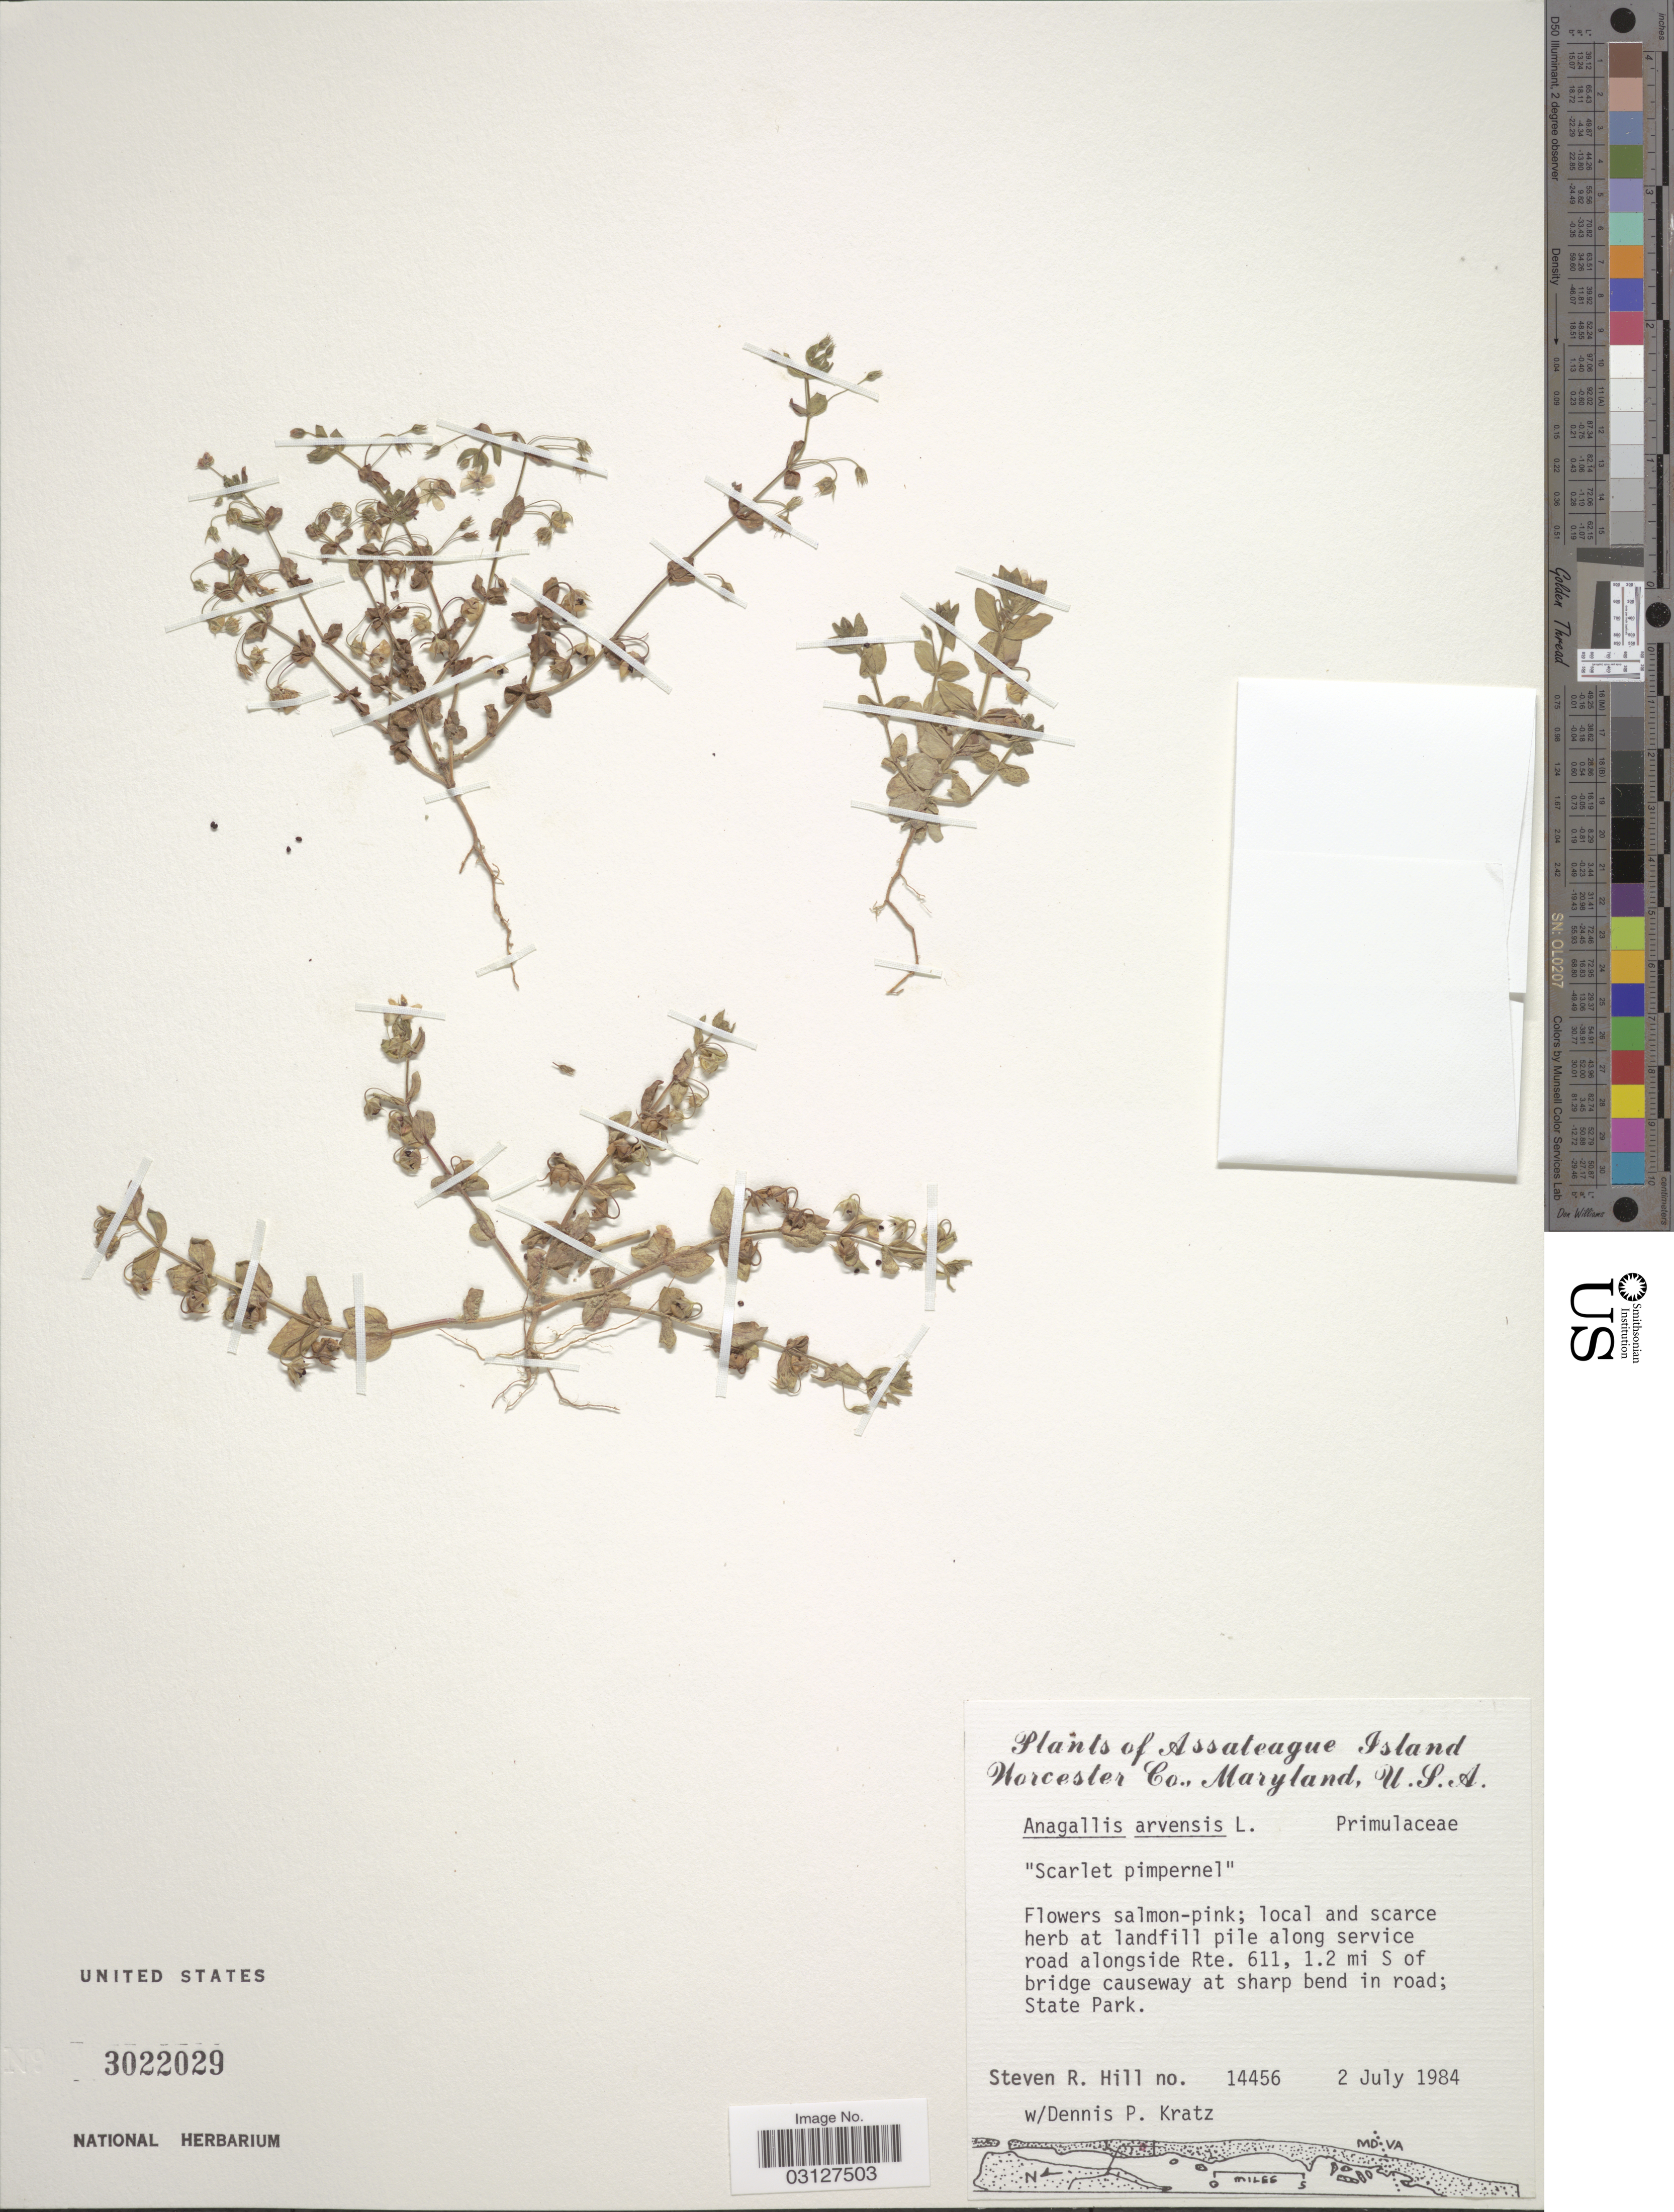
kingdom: Plantae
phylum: Tracheophyta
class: Magnoliopsida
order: Ericales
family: Primulaceae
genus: Anagallis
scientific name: Anagallis arvensis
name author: L.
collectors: S. R. Hill & D. Kratz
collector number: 14456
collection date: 1984-07-02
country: United States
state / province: Maryland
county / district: Worcester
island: Assateague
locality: Local and scarce herb at landfill pile along service road alongside Rte. 611, 1.2 mi S of bridge causeway at sharp bend in road; Assateague Island State Park.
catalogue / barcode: US 3022029